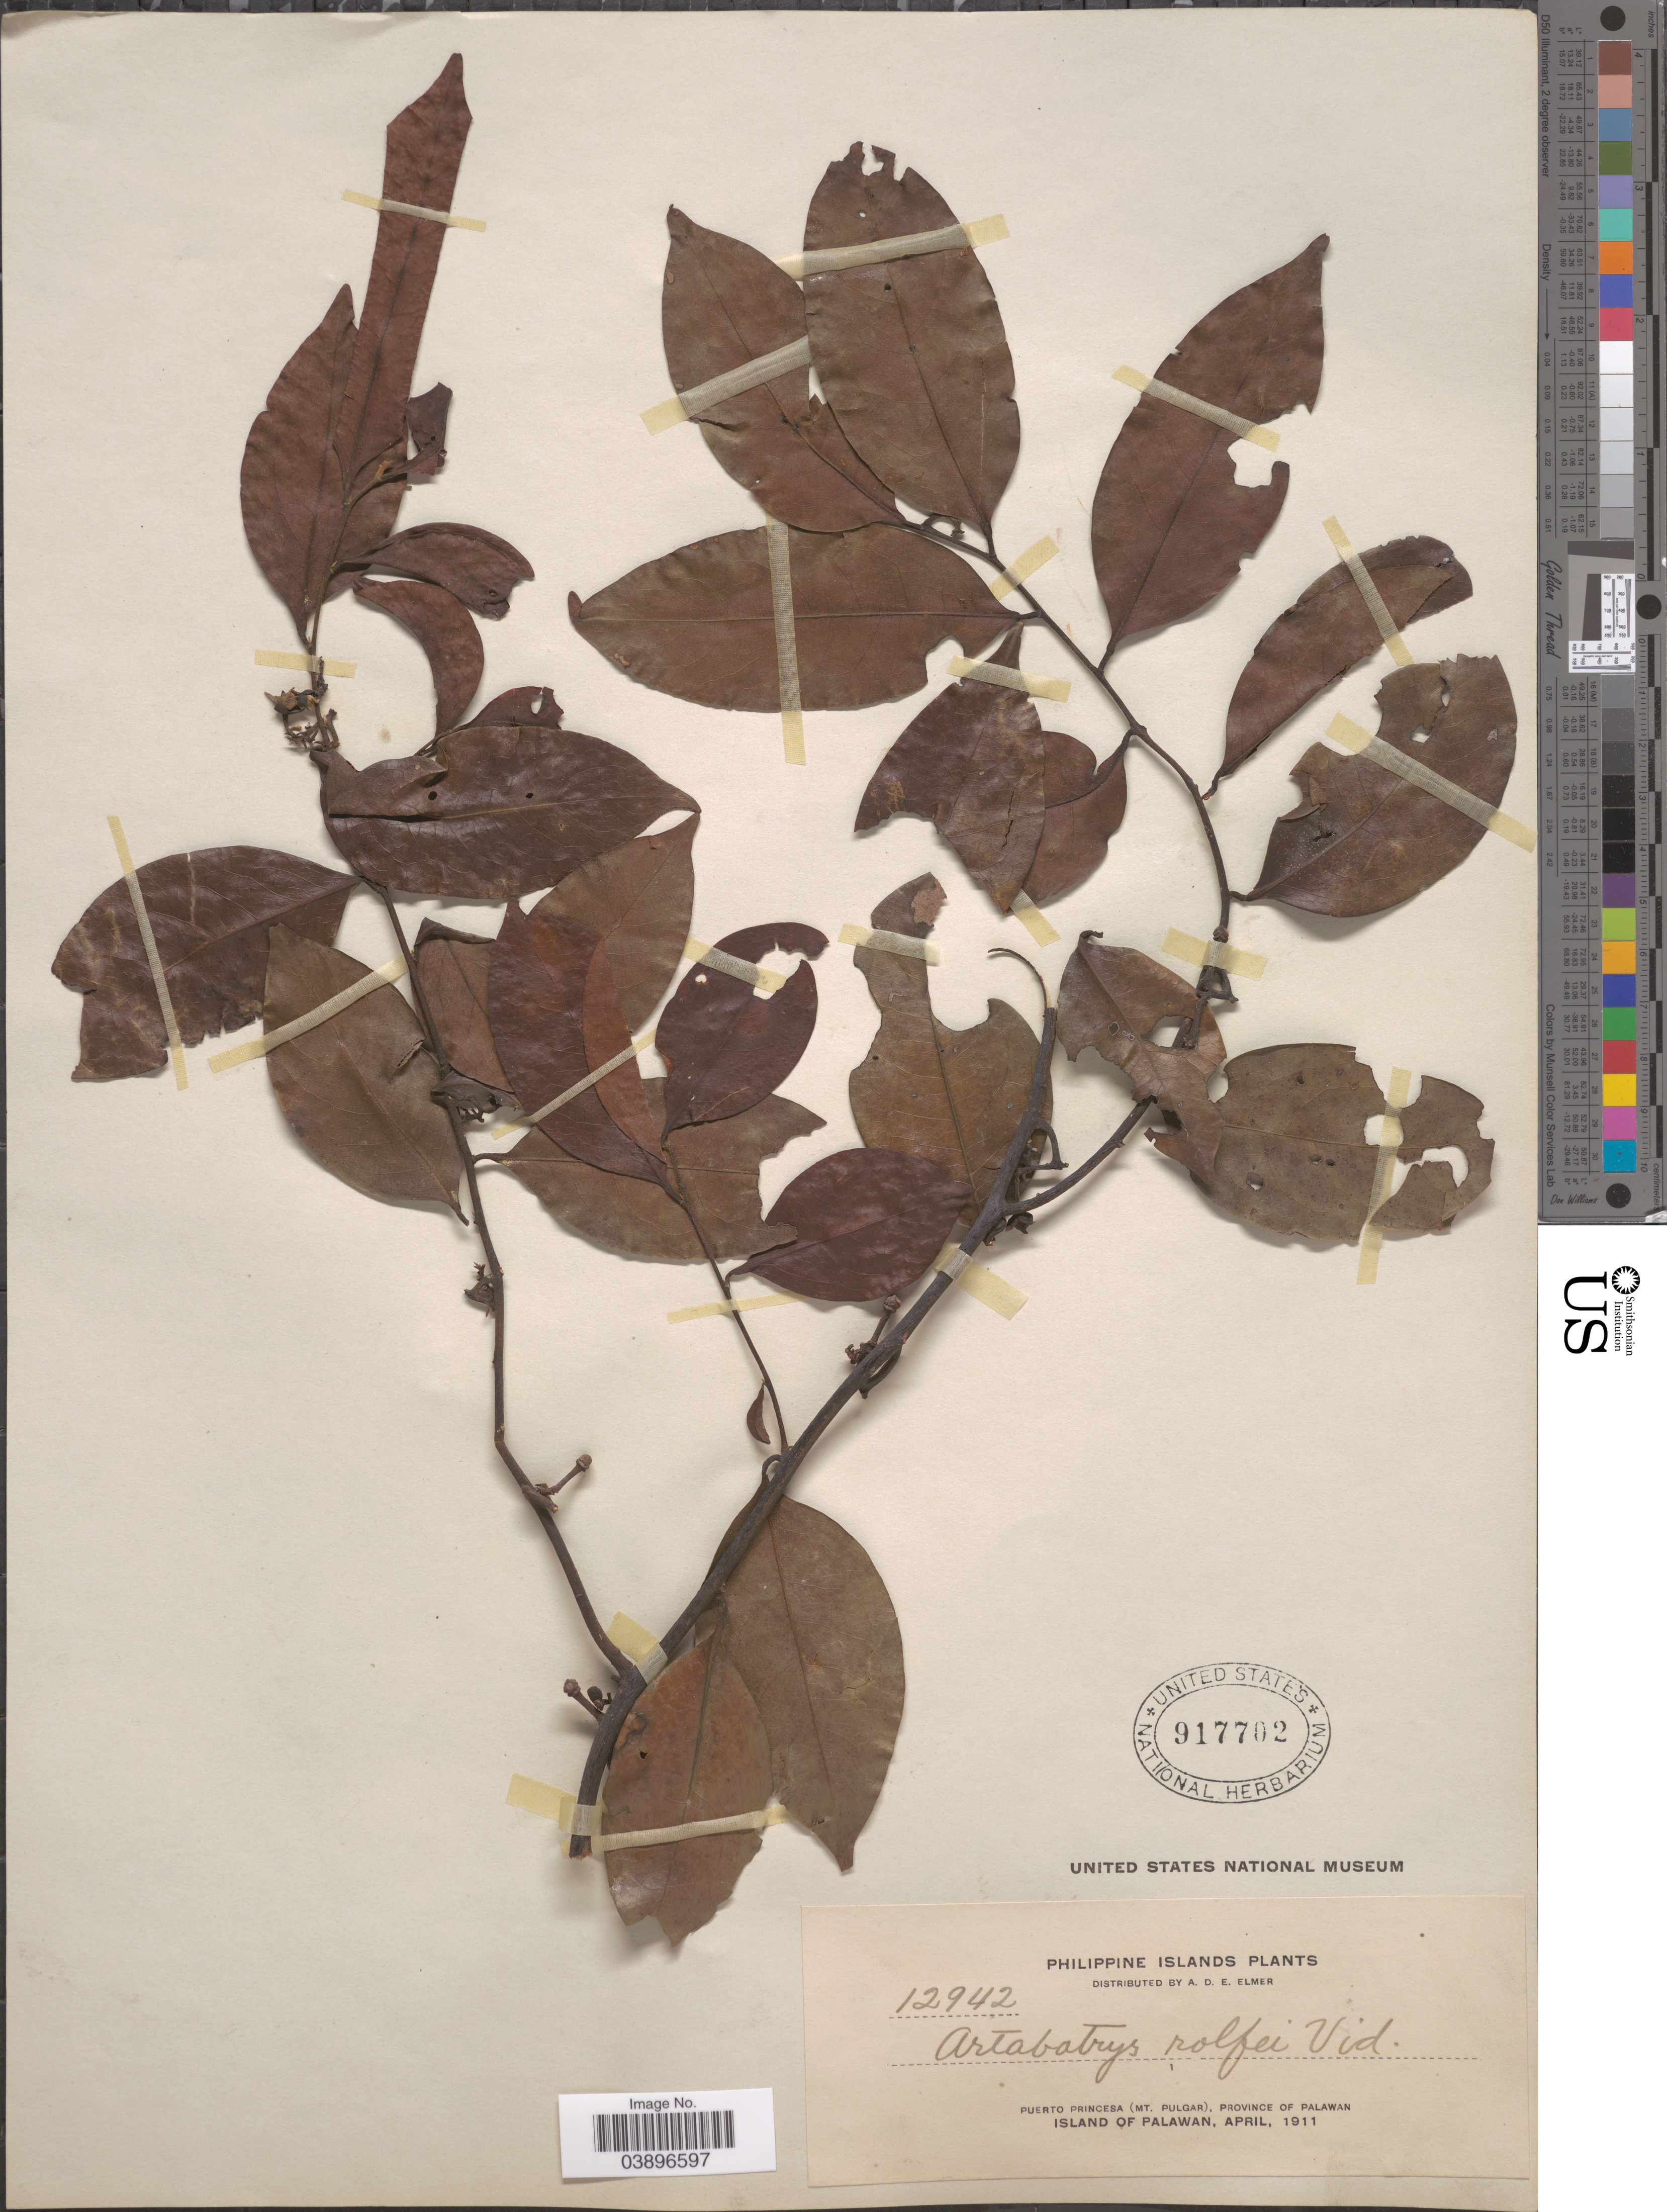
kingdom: Plantae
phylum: Tracheophyta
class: Magnoliopsida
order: Magnoliales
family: Annonaceae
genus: Artabotrys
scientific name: Artabotrys suaveolens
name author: (Blume) Blume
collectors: A. D. E. Elmer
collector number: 12942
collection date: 1911-04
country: Philippines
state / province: Mimaropa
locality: Philippine Islands. Puerto Princesa (Mt. Pulgar), Province of Palawan, Island of Palawan.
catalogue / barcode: US 917702